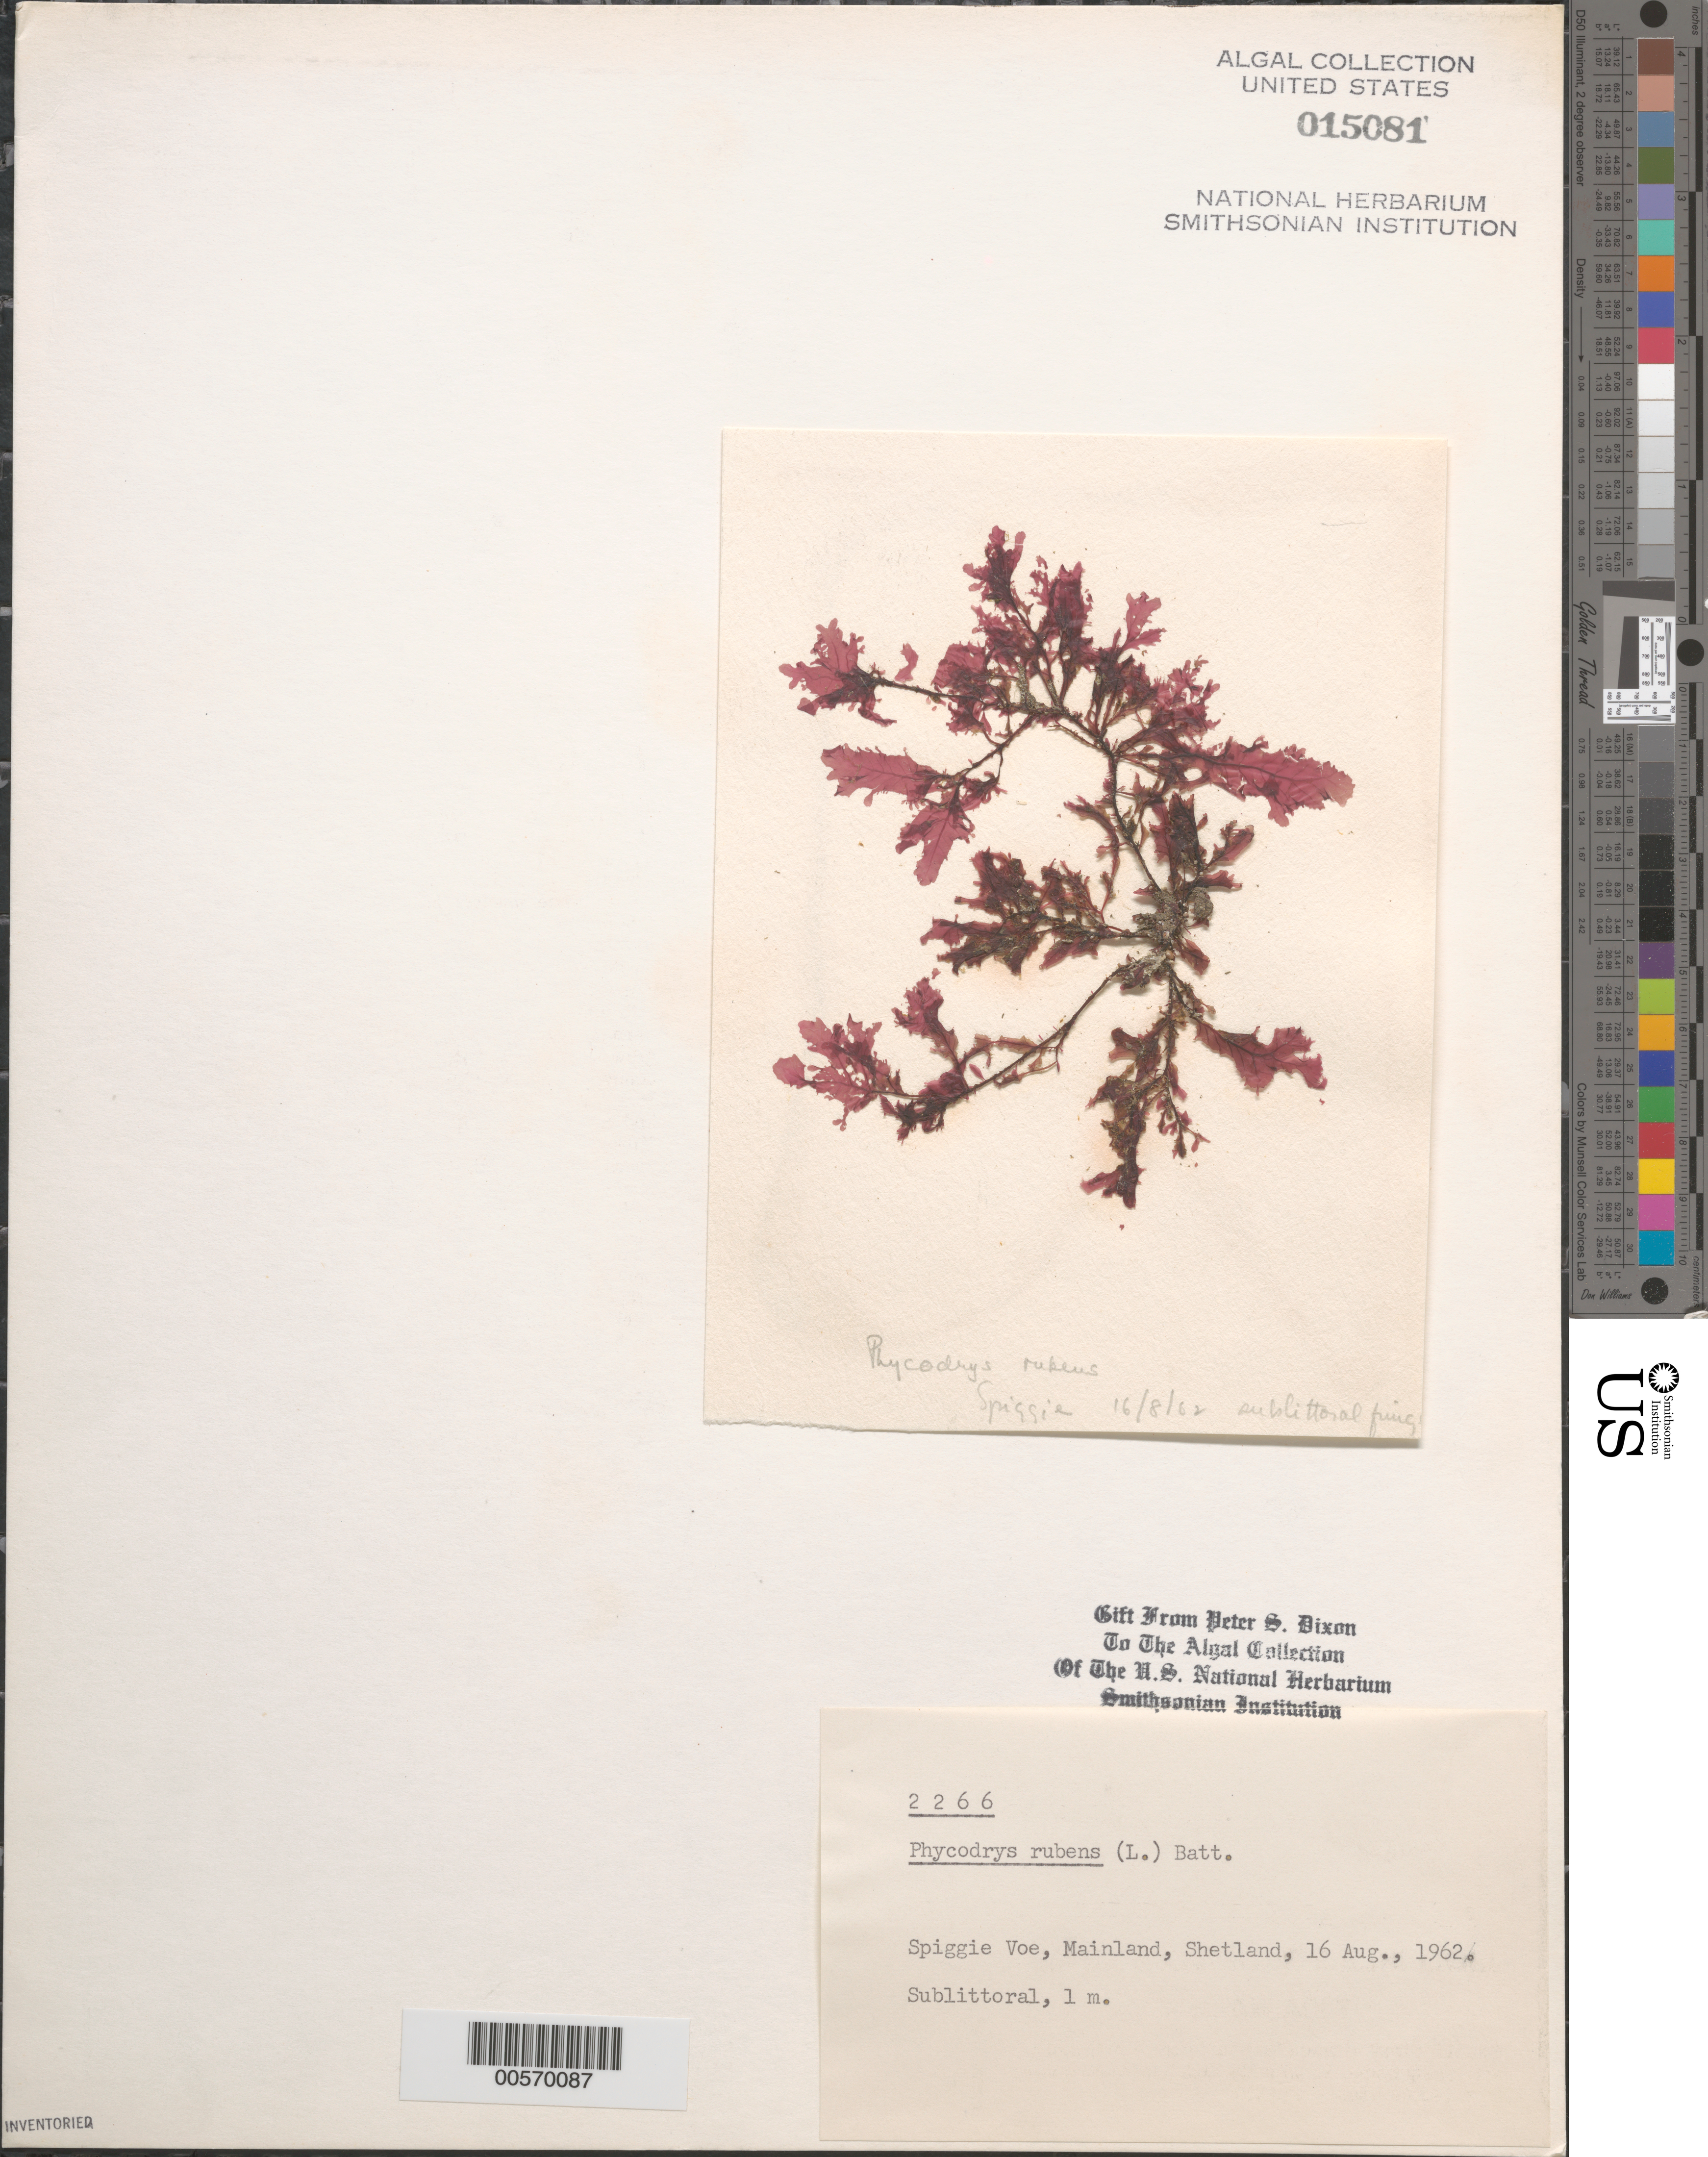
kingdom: Plantae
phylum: Rhodophyta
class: Florideophyceae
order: Ceramiales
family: Delesseriaceae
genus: Phycodrys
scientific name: Phycodrys rubens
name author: (L.) Batters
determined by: Dixon, P. S.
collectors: P. S. Dixon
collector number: PSD 2266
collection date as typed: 16 Aug 1962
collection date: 1962-08-16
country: United Kingdom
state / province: Scotland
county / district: Shetland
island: Mainland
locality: Spiggie Voe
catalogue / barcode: US 15081